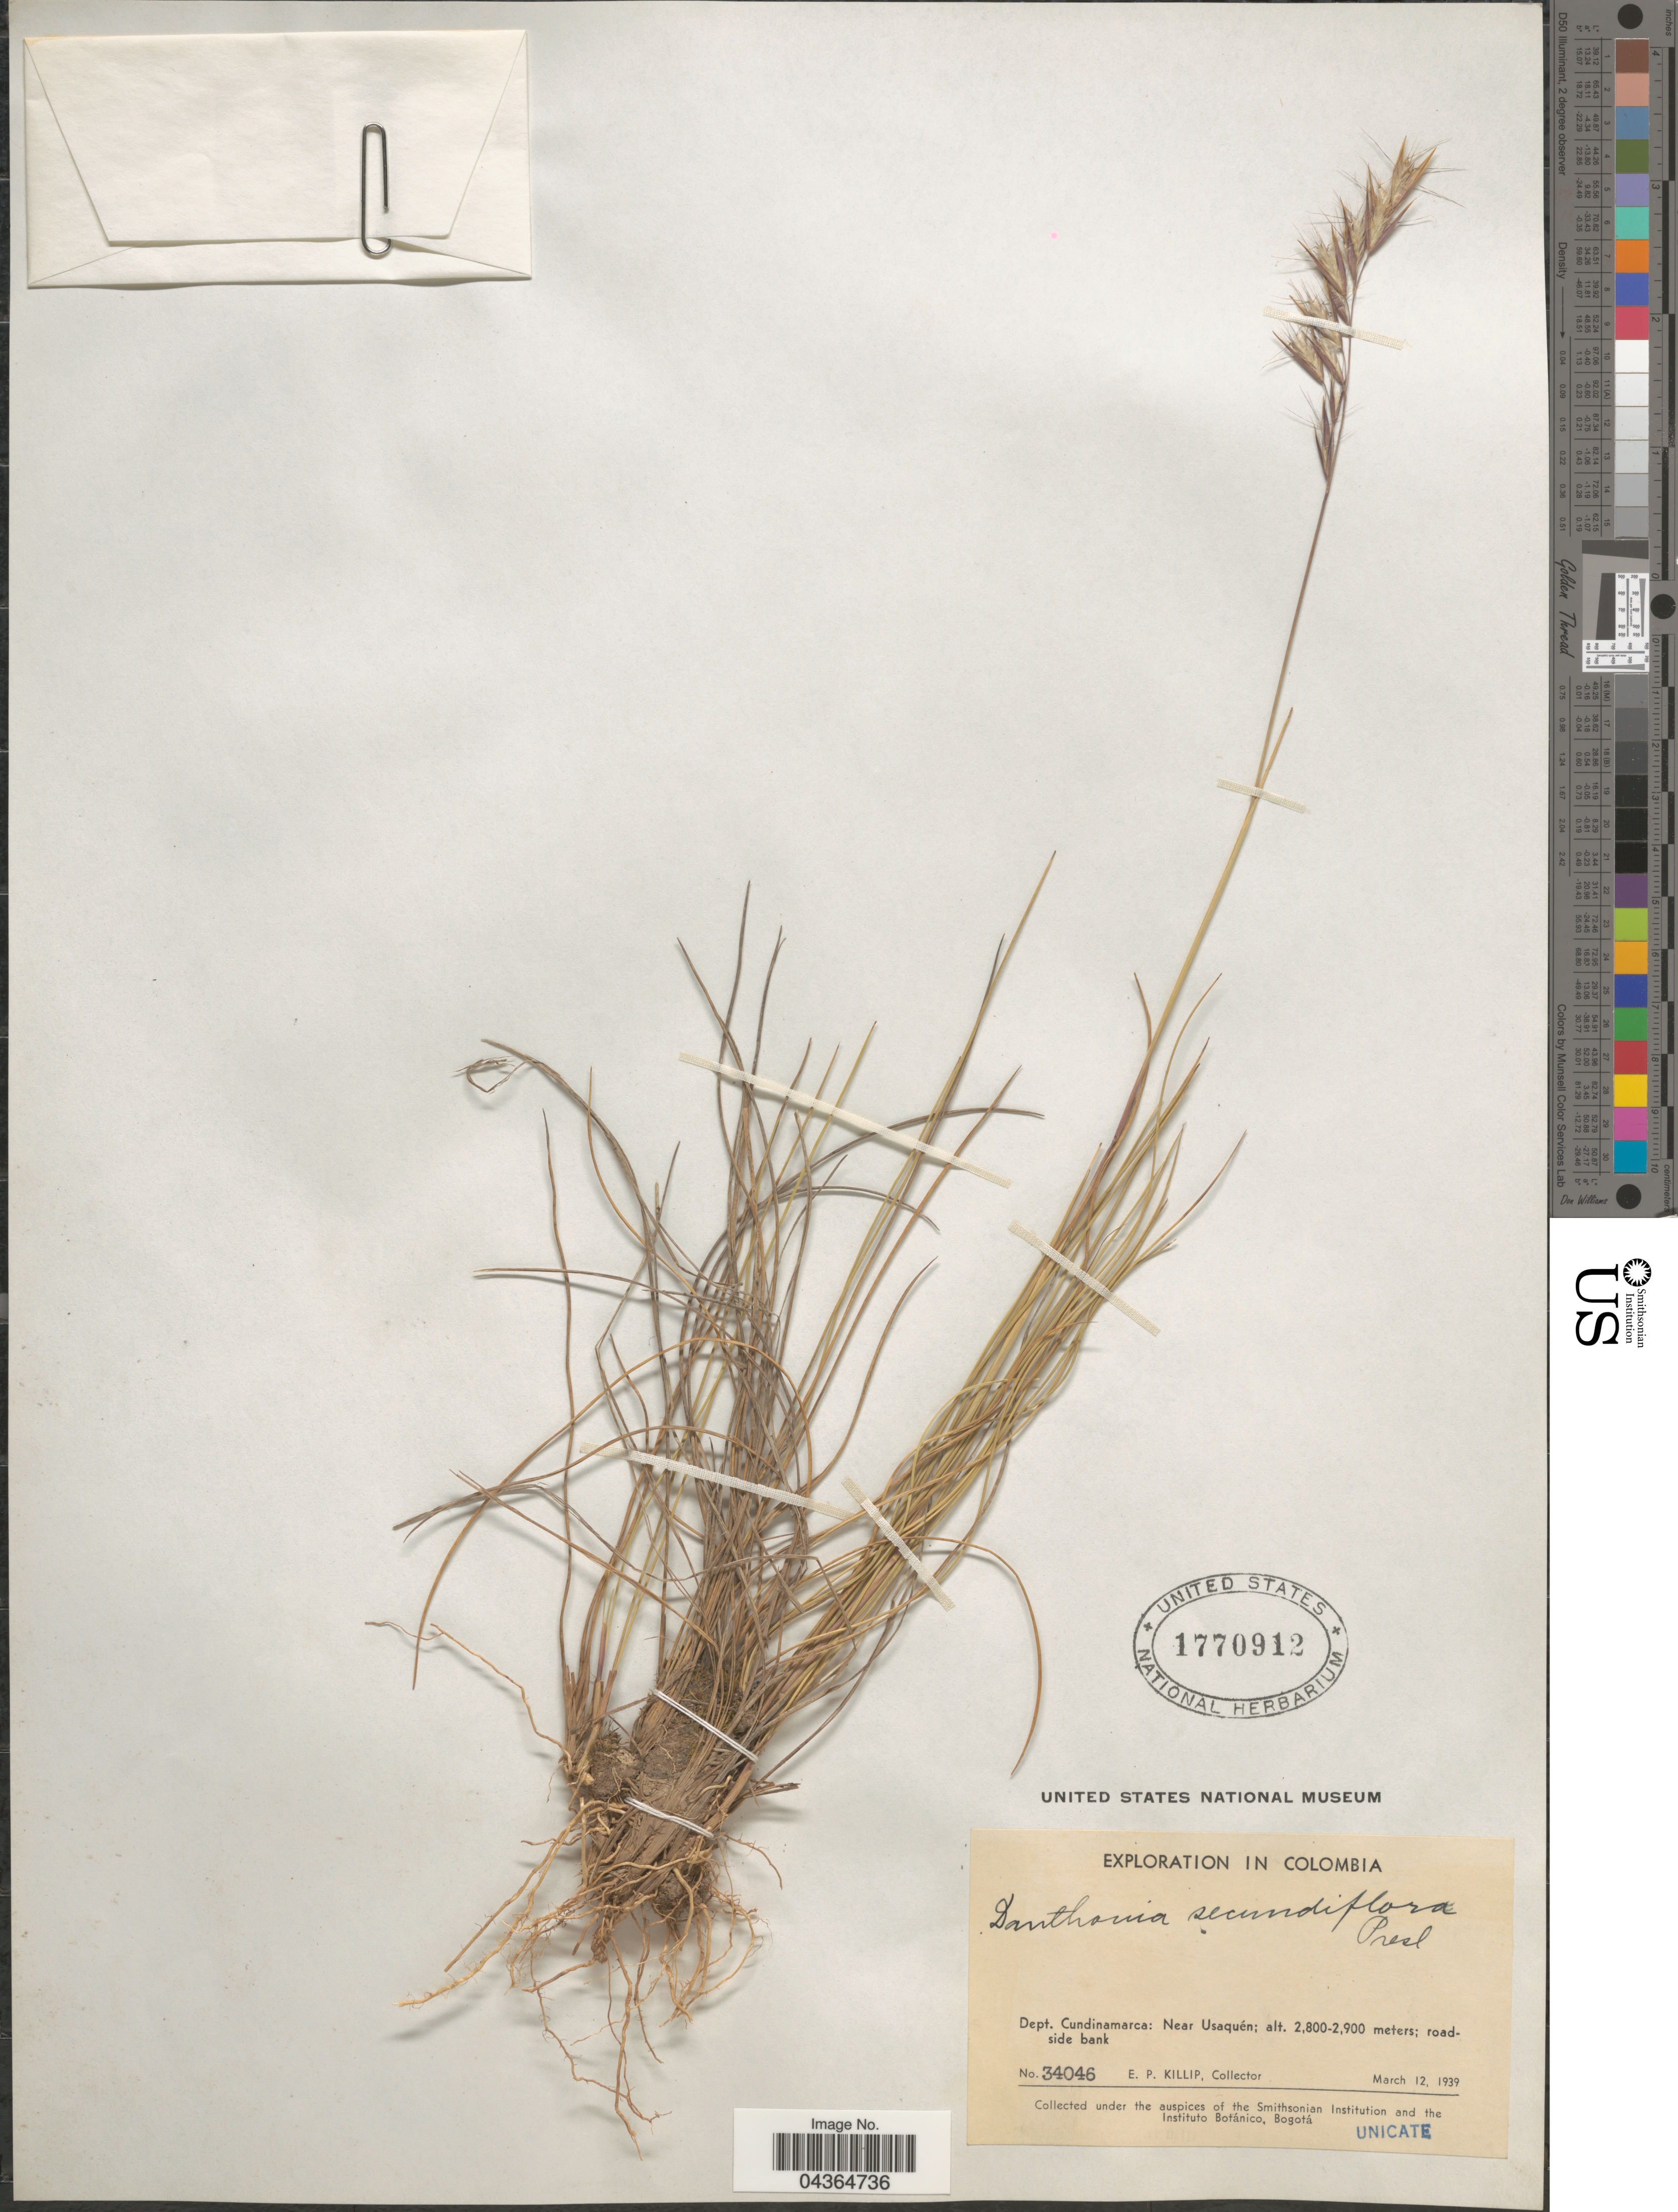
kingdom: Plantae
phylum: Tracheophyta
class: Liliopsida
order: Poales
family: Poaceae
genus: Danthonia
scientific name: Danthonia secundiflora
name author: J. Presl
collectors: E. P. Killip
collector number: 34046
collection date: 1939-03-12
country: Colombia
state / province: Cundinamarca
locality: Exploration in Colombia. Dept. Cundinamarca: Near Usaquén; roadside bank.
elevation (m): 2800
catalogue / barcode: US 1770912